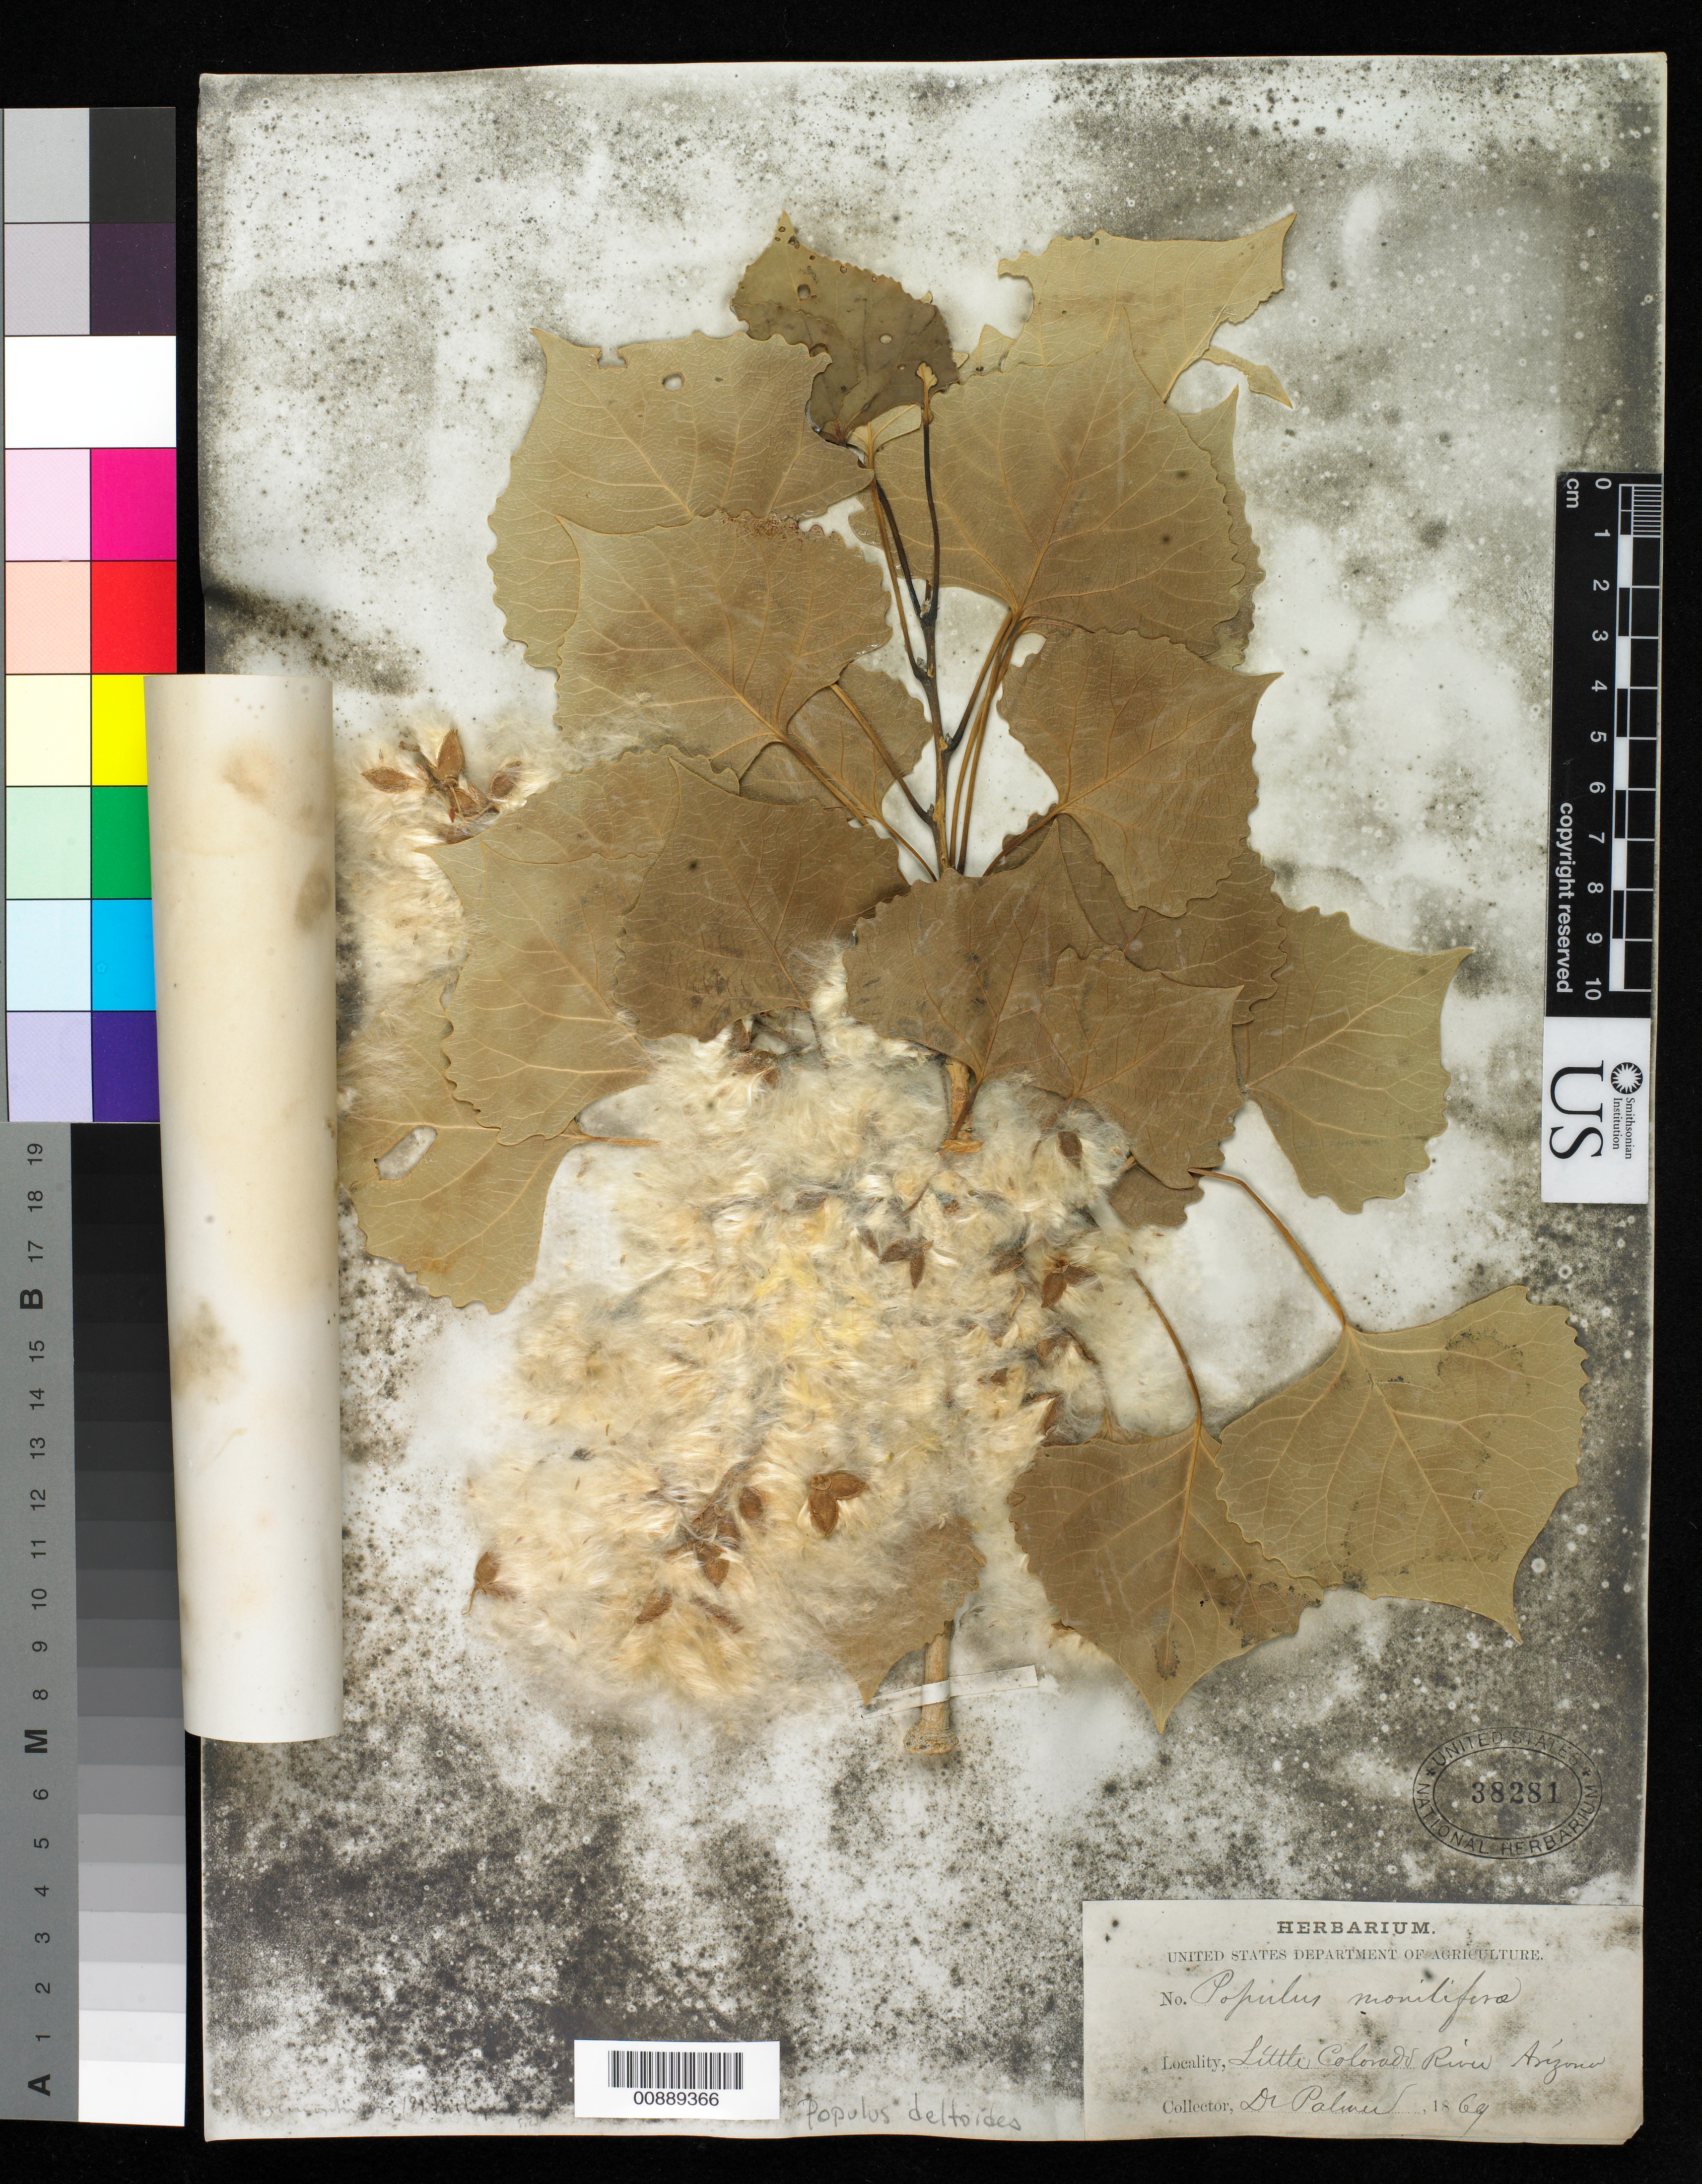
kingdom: Plantae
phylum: Tracheophyta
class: Magnoliopsida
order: Malpighiales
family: Salicaceae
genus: Populus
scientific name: Populus deltoides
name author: W. Bartram ex Marshall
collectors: E. Palmer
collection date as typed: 1869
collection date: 1869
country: United States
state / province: Arizona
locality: Little Colorado River, Arizona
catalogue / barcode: US 38281